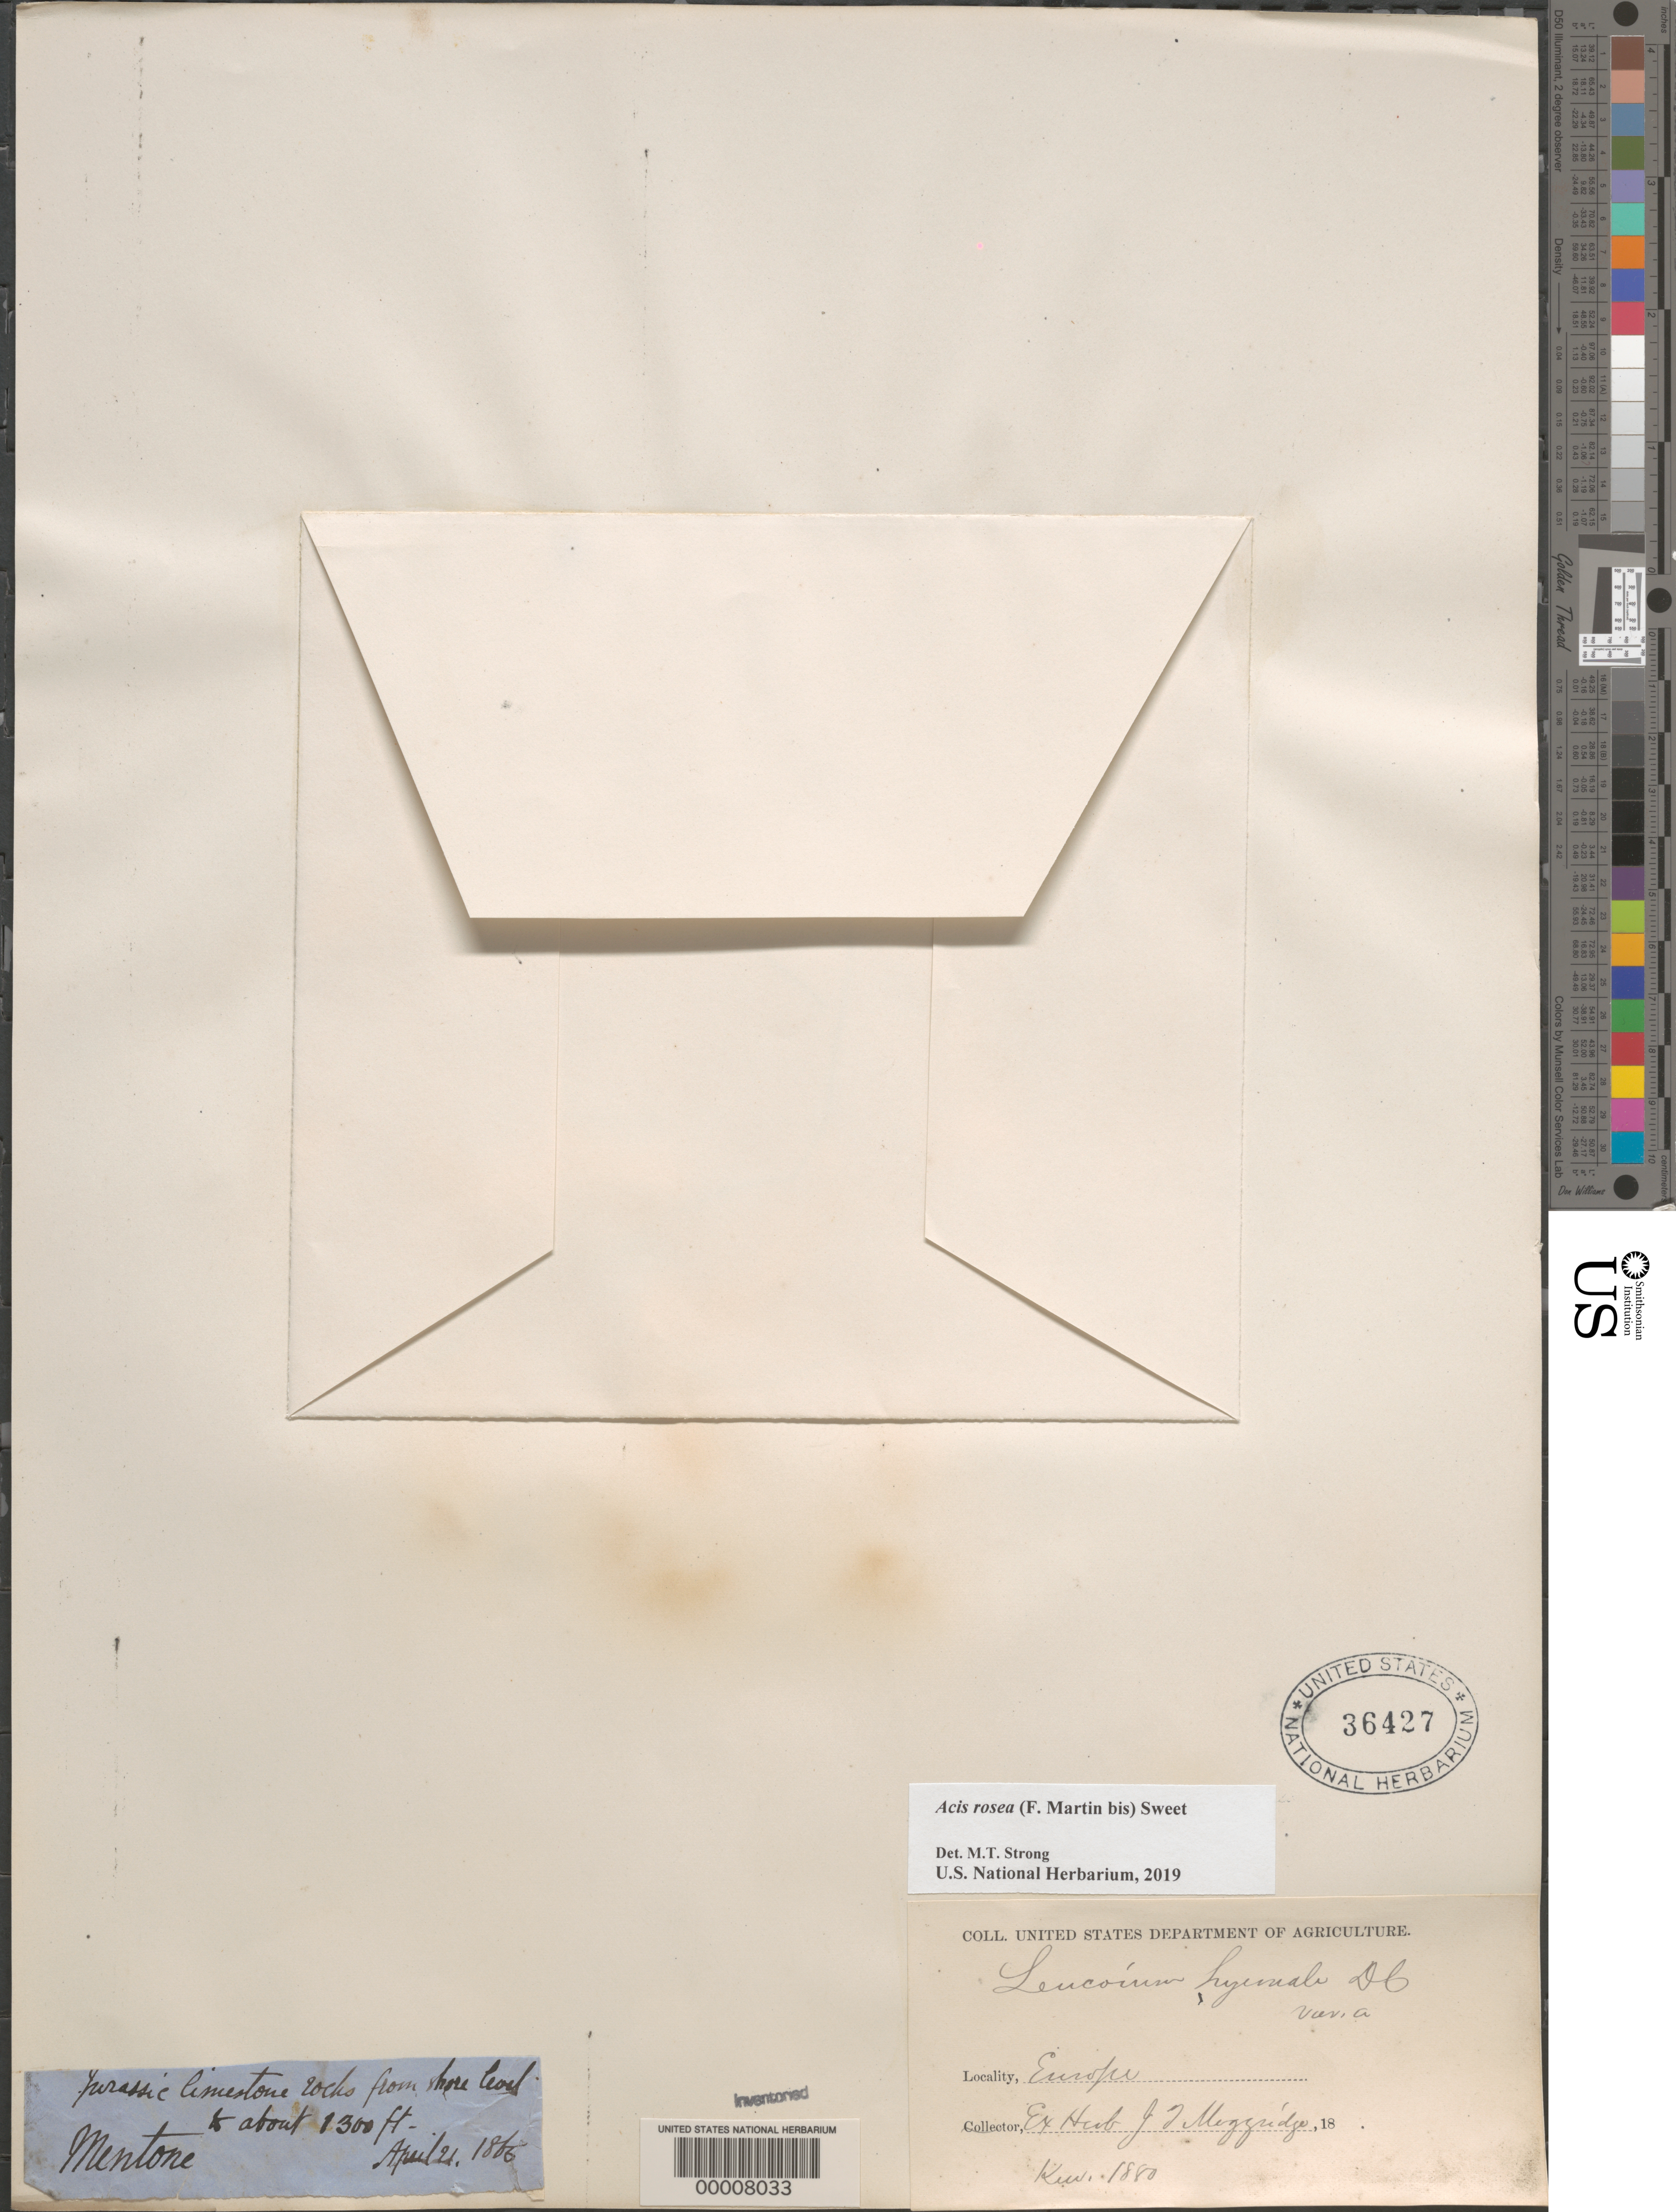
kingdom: Plantae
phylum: Tracheophyta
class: Liliopsida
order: Asparagales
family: Amaryllidaceae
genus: Acis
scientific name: Acis rosea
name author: (F. Martin bis) Sweet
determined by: Strong, Mark T., (BOT), Smithsonian Institution - National Museum of Natural History (UNITED STATES)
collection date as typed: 21 Apr 1866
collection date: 1866-04-21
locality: Mentone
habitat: Jurassic limestone rocks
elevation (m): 396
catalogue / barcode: US 36427